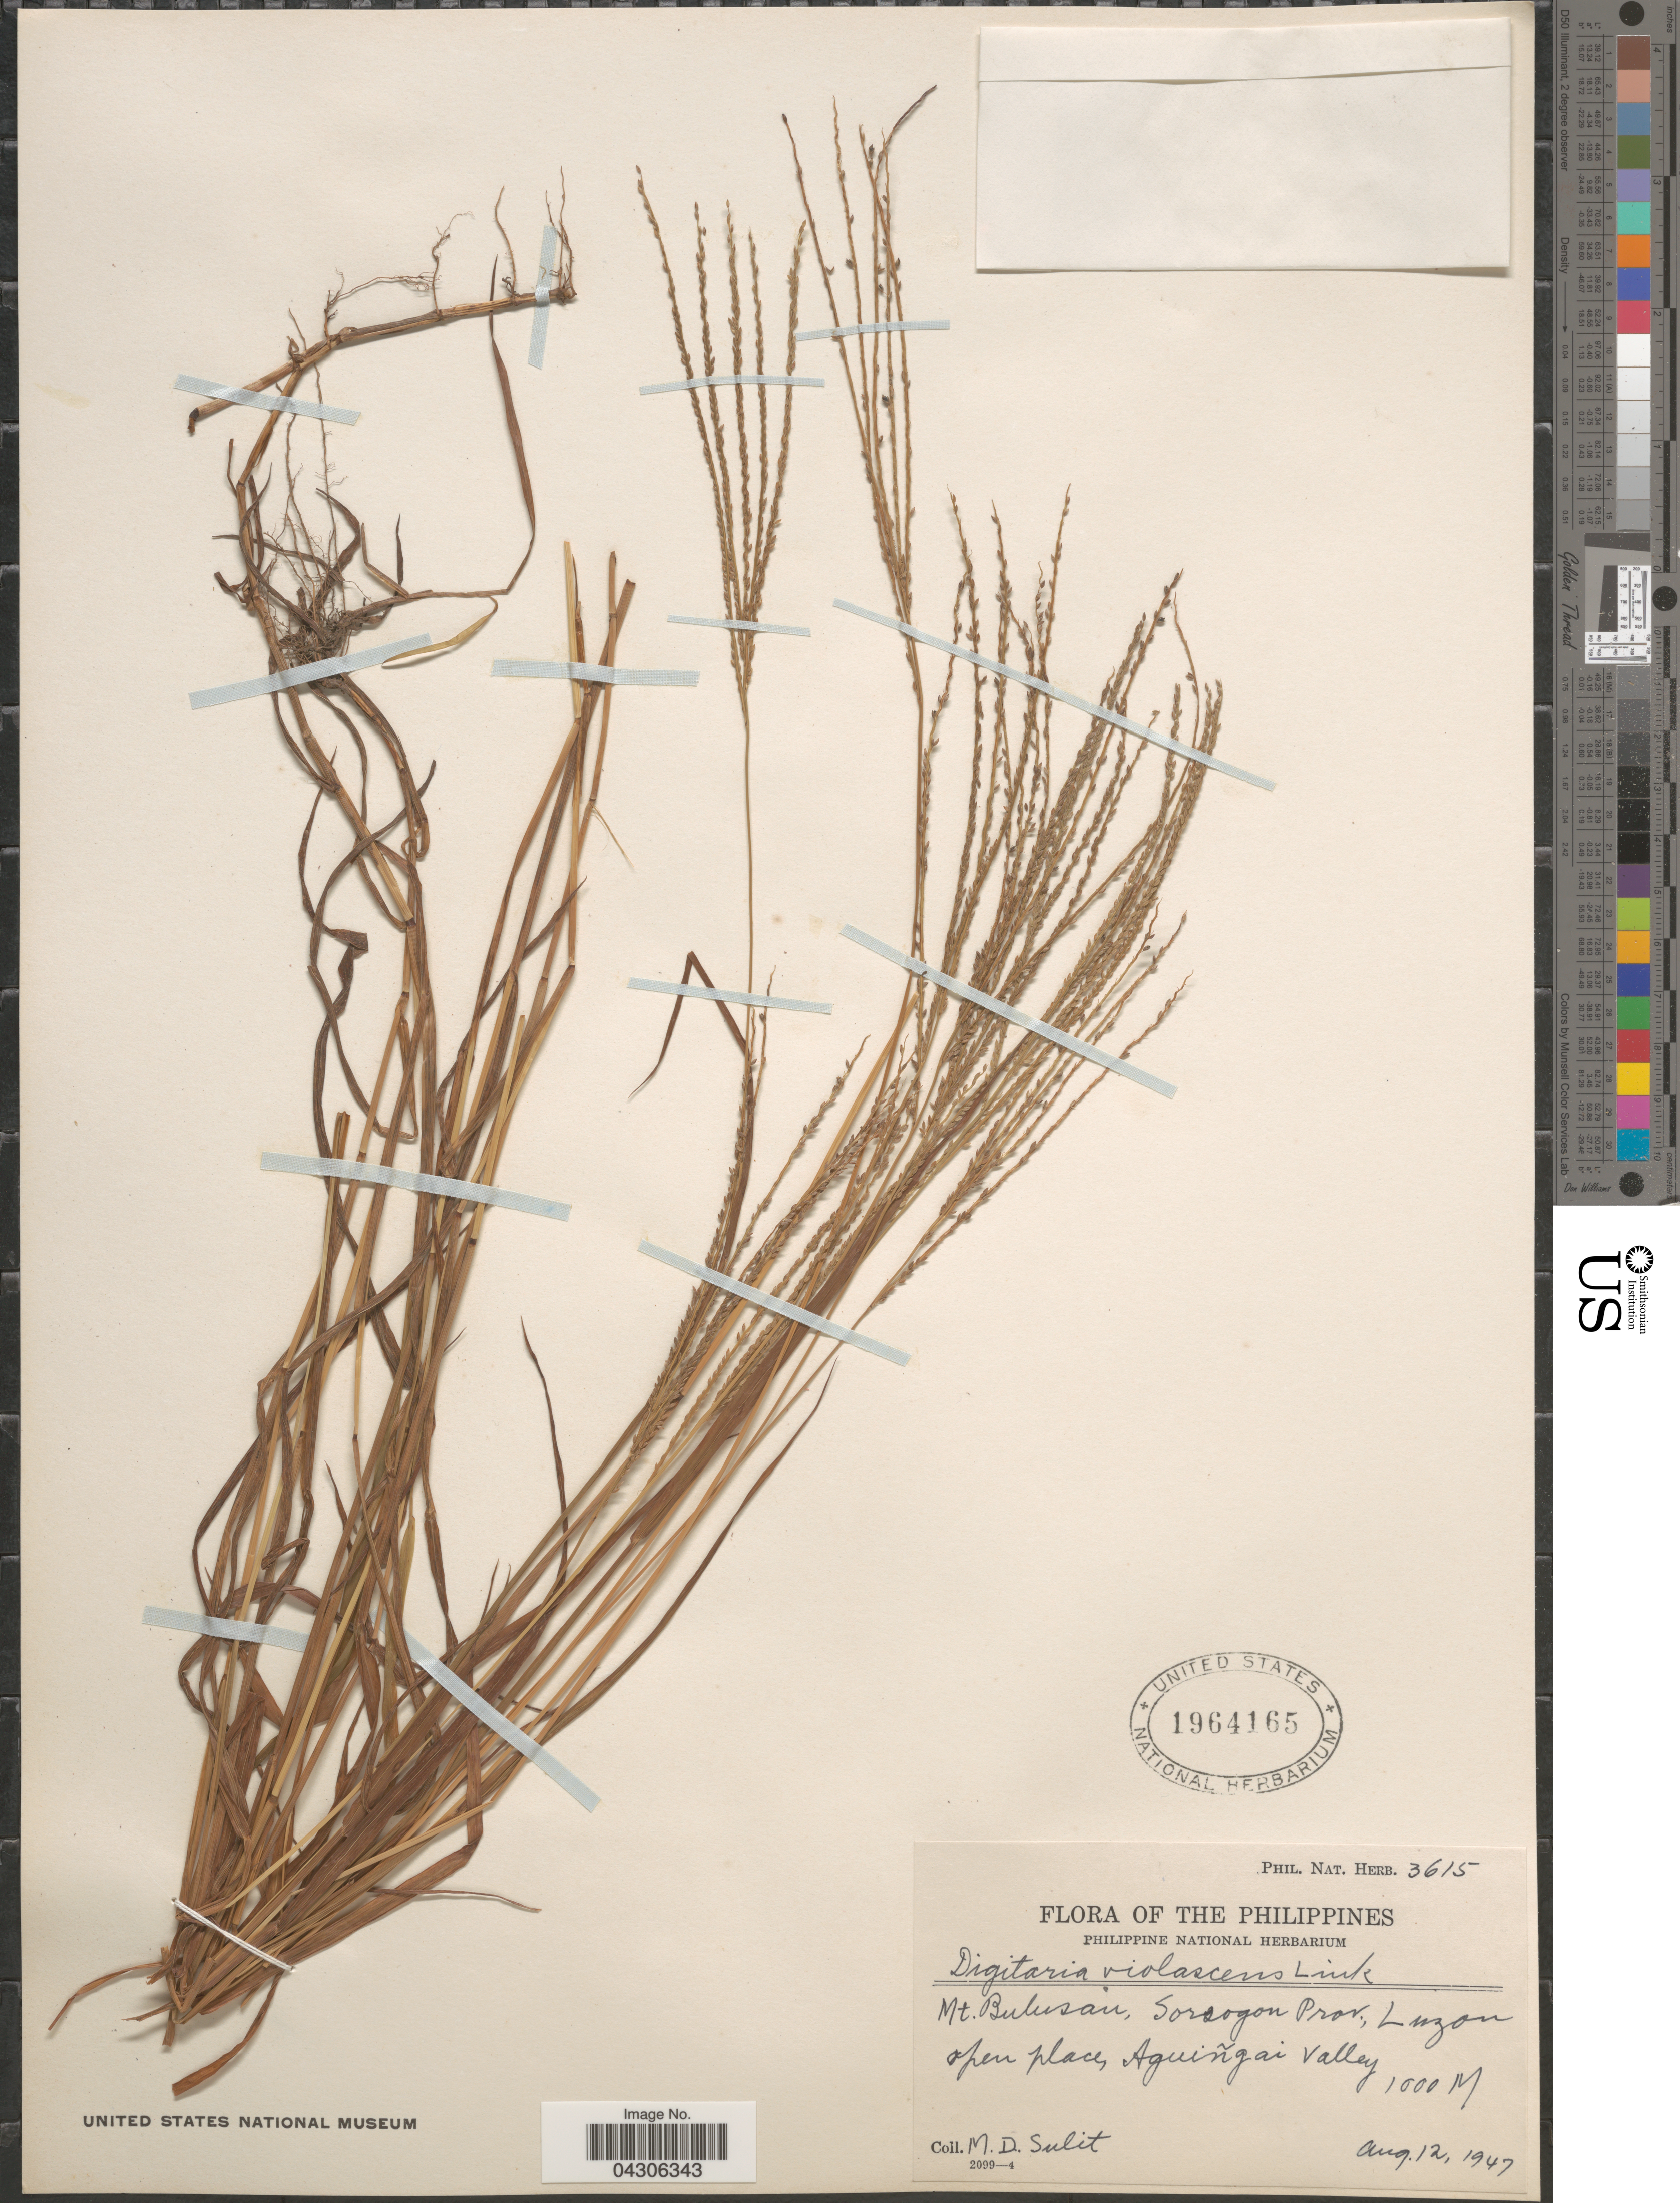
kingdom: Plantae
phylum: Tracheophyta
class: Liliopsida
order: Poales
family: Poaceae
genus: Digitaria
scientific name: Digitaria violascens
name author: Link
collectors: M. Sulit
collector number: Phil. Nat. Herb. 3615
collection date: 1947-08-12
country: Philippines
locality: Mt. Bulusan, Sorsogon Prov., Luzon. Open place, Aguiñgai Valley.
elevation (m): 1000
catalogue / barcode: US 1964165